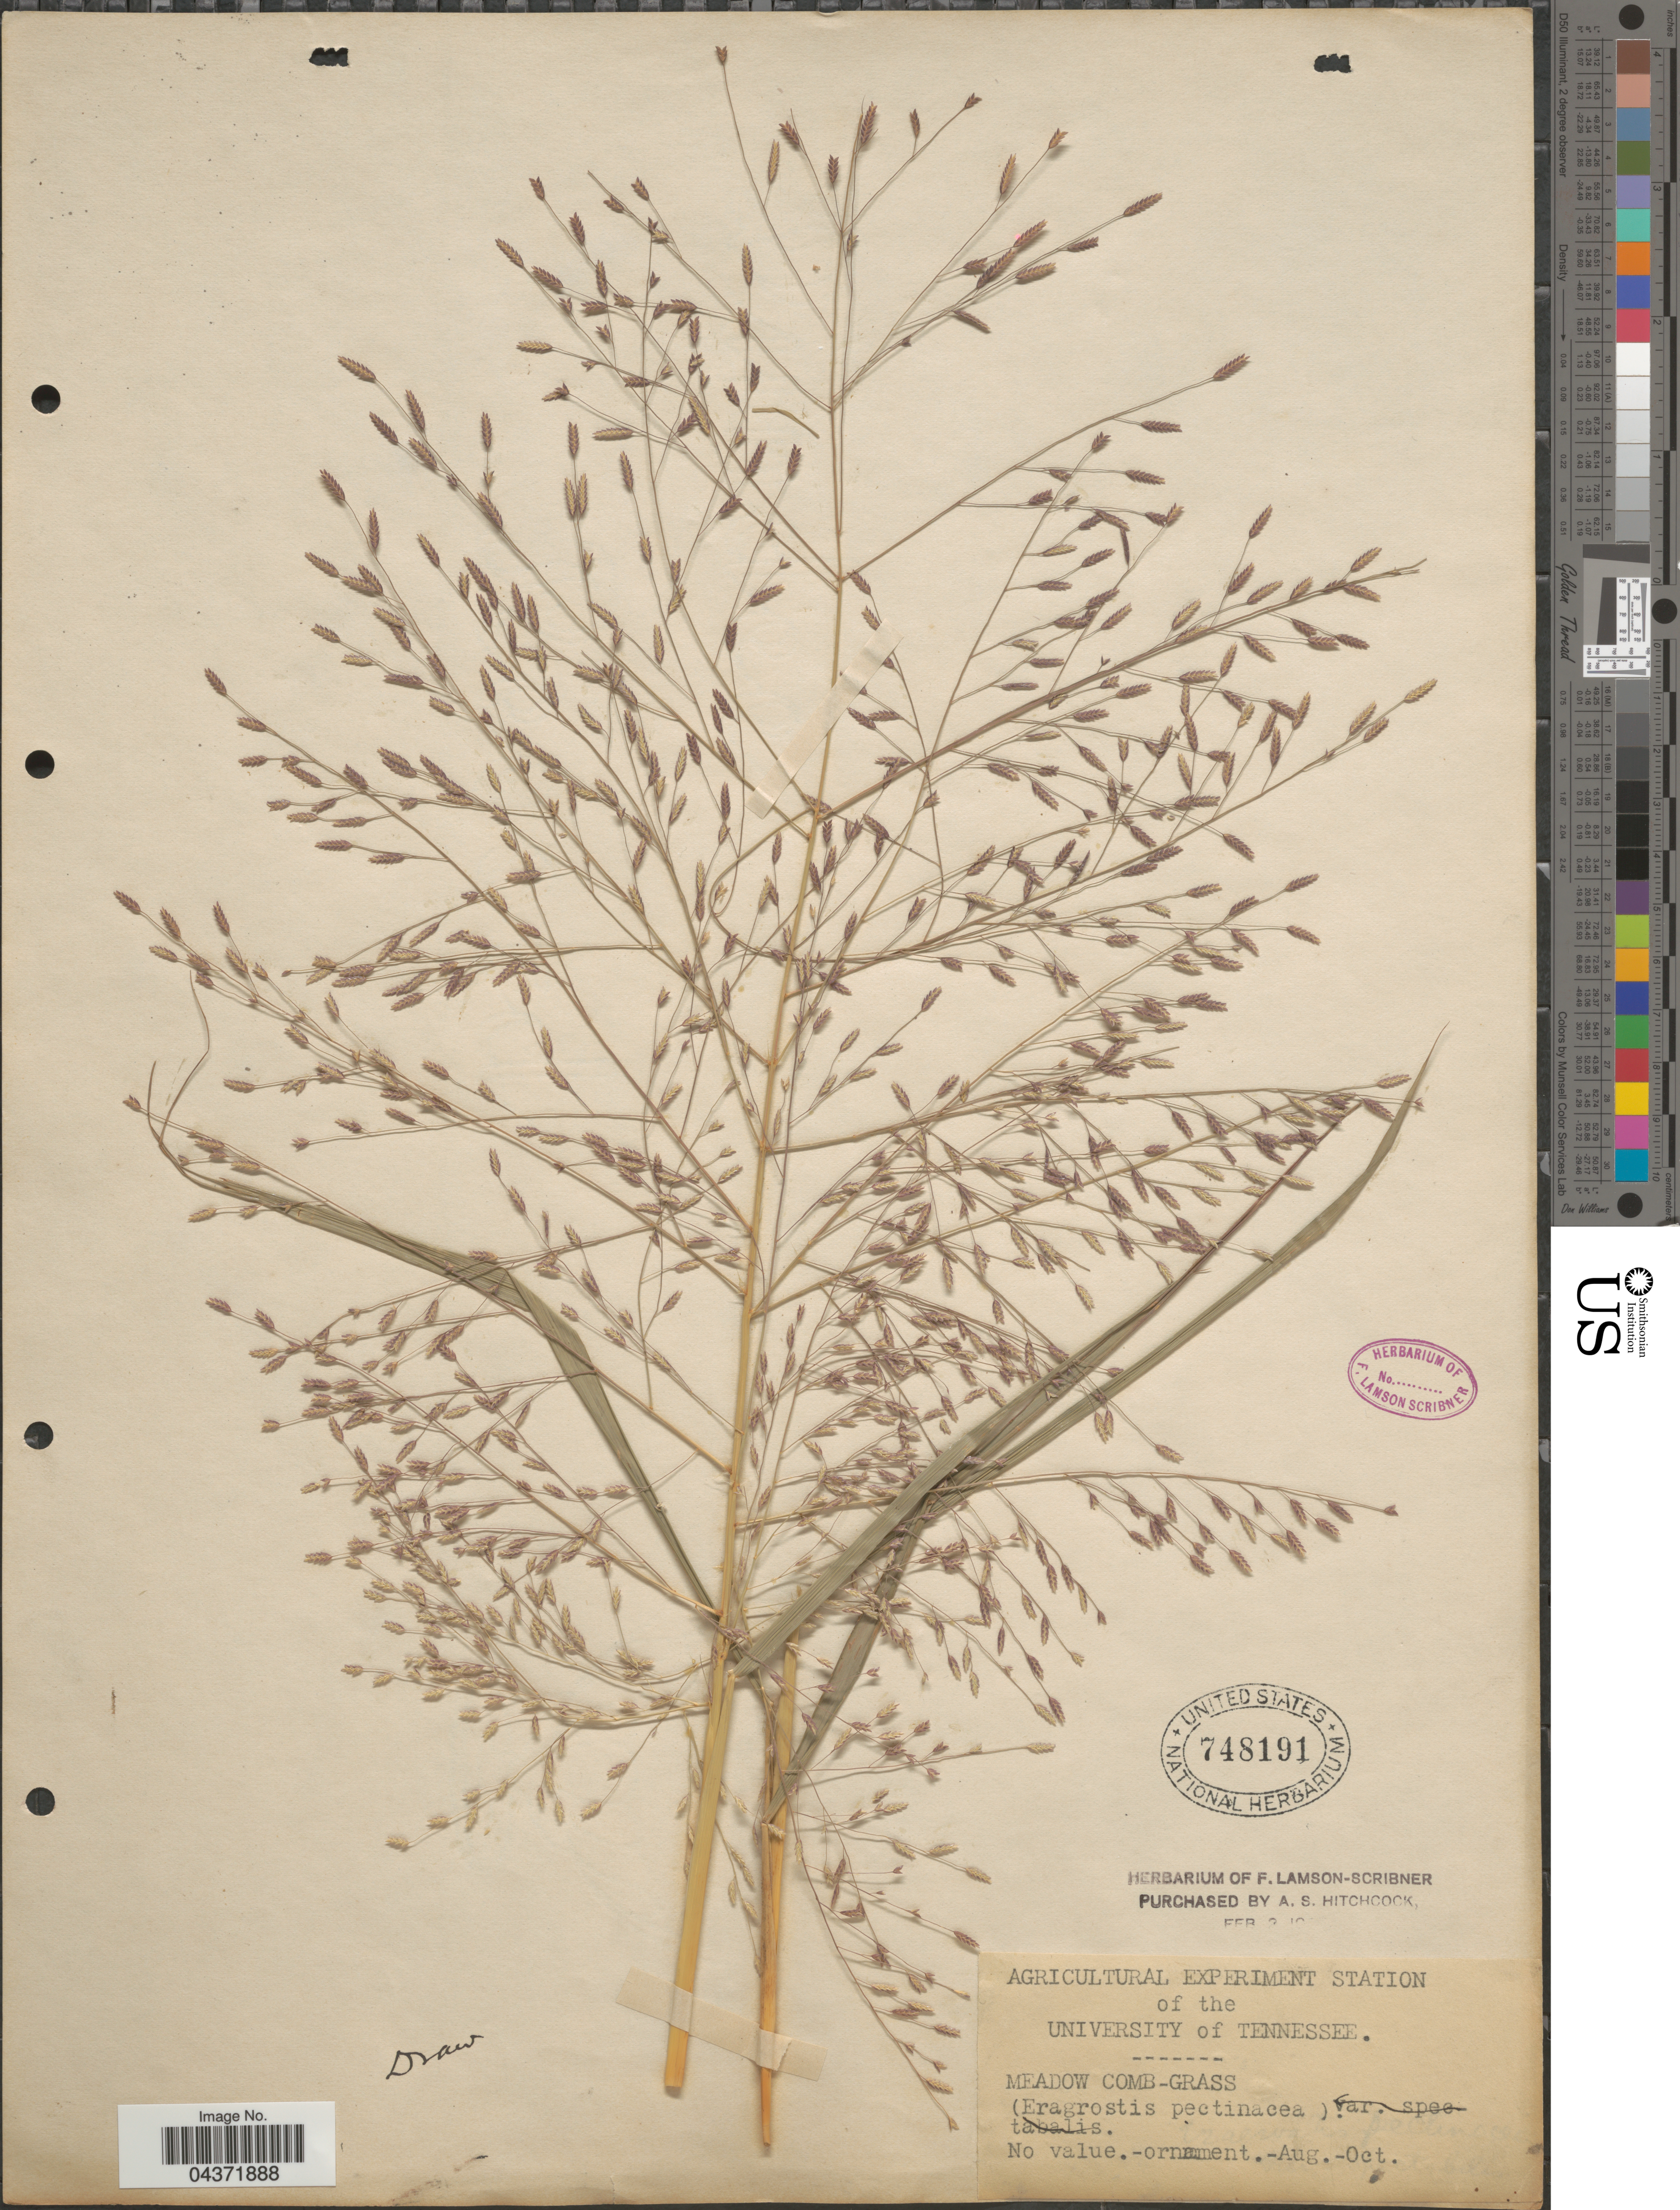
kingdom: Plantae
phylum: Tracheophyta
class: Liliopsida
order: Poales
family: Poaceae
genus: Eragrostis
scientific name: Eragrostis spectabilis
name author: (Pursh) Steud.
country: United States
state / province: Tennessee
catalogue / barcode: US 748191